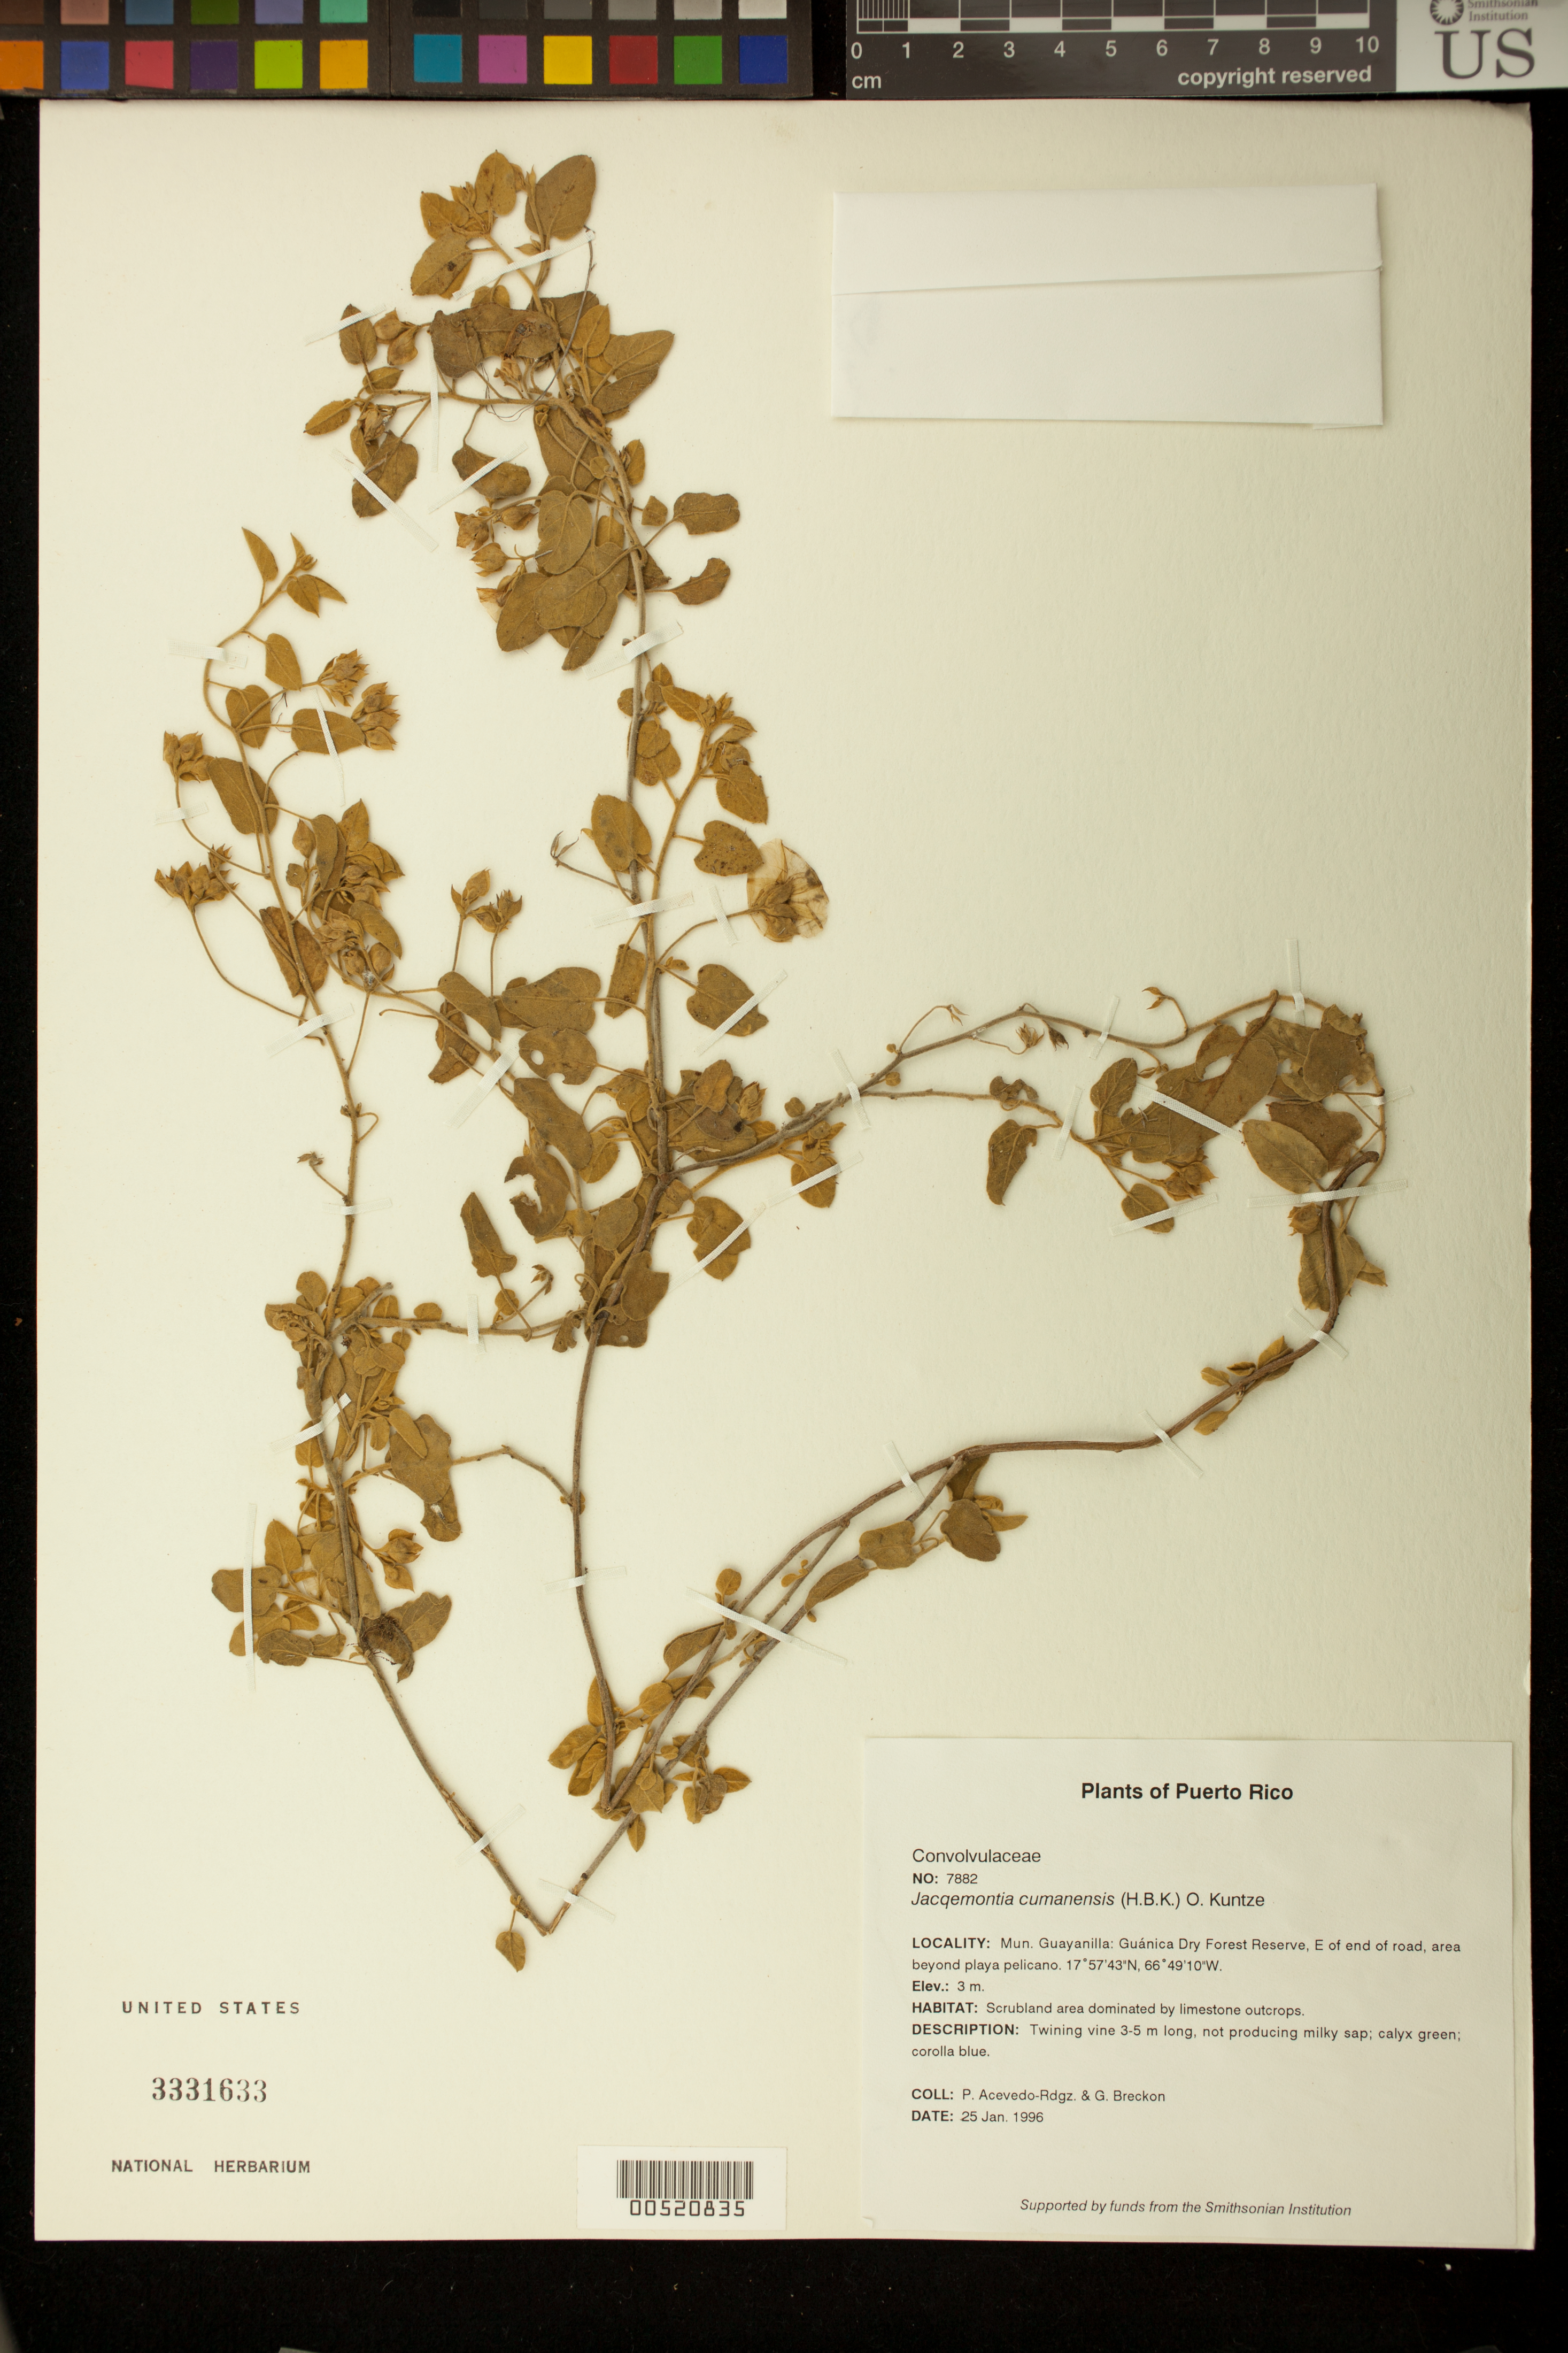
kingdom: Plantae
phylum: Tracheophyta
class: Magnoliopsida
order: Solanales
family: Convolvulaceae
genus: Jacquemontia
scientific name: Jacquemontia cumanensis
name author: (Kuntze) Kuntze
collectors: P. Acevedo-Rodr. & G. J. Breckon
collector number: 7882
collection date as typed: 25 Jan 1996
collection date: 1996-01-25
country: Puerto Rico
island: Puerto Rico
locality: Mun. Guayanilla: Guánica Dry Forest Reserve, E of end of road, area beyond playa pelicano.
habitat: Scrubland area dominated by limestone outcrops.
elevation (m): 3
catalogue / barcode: US 3331633